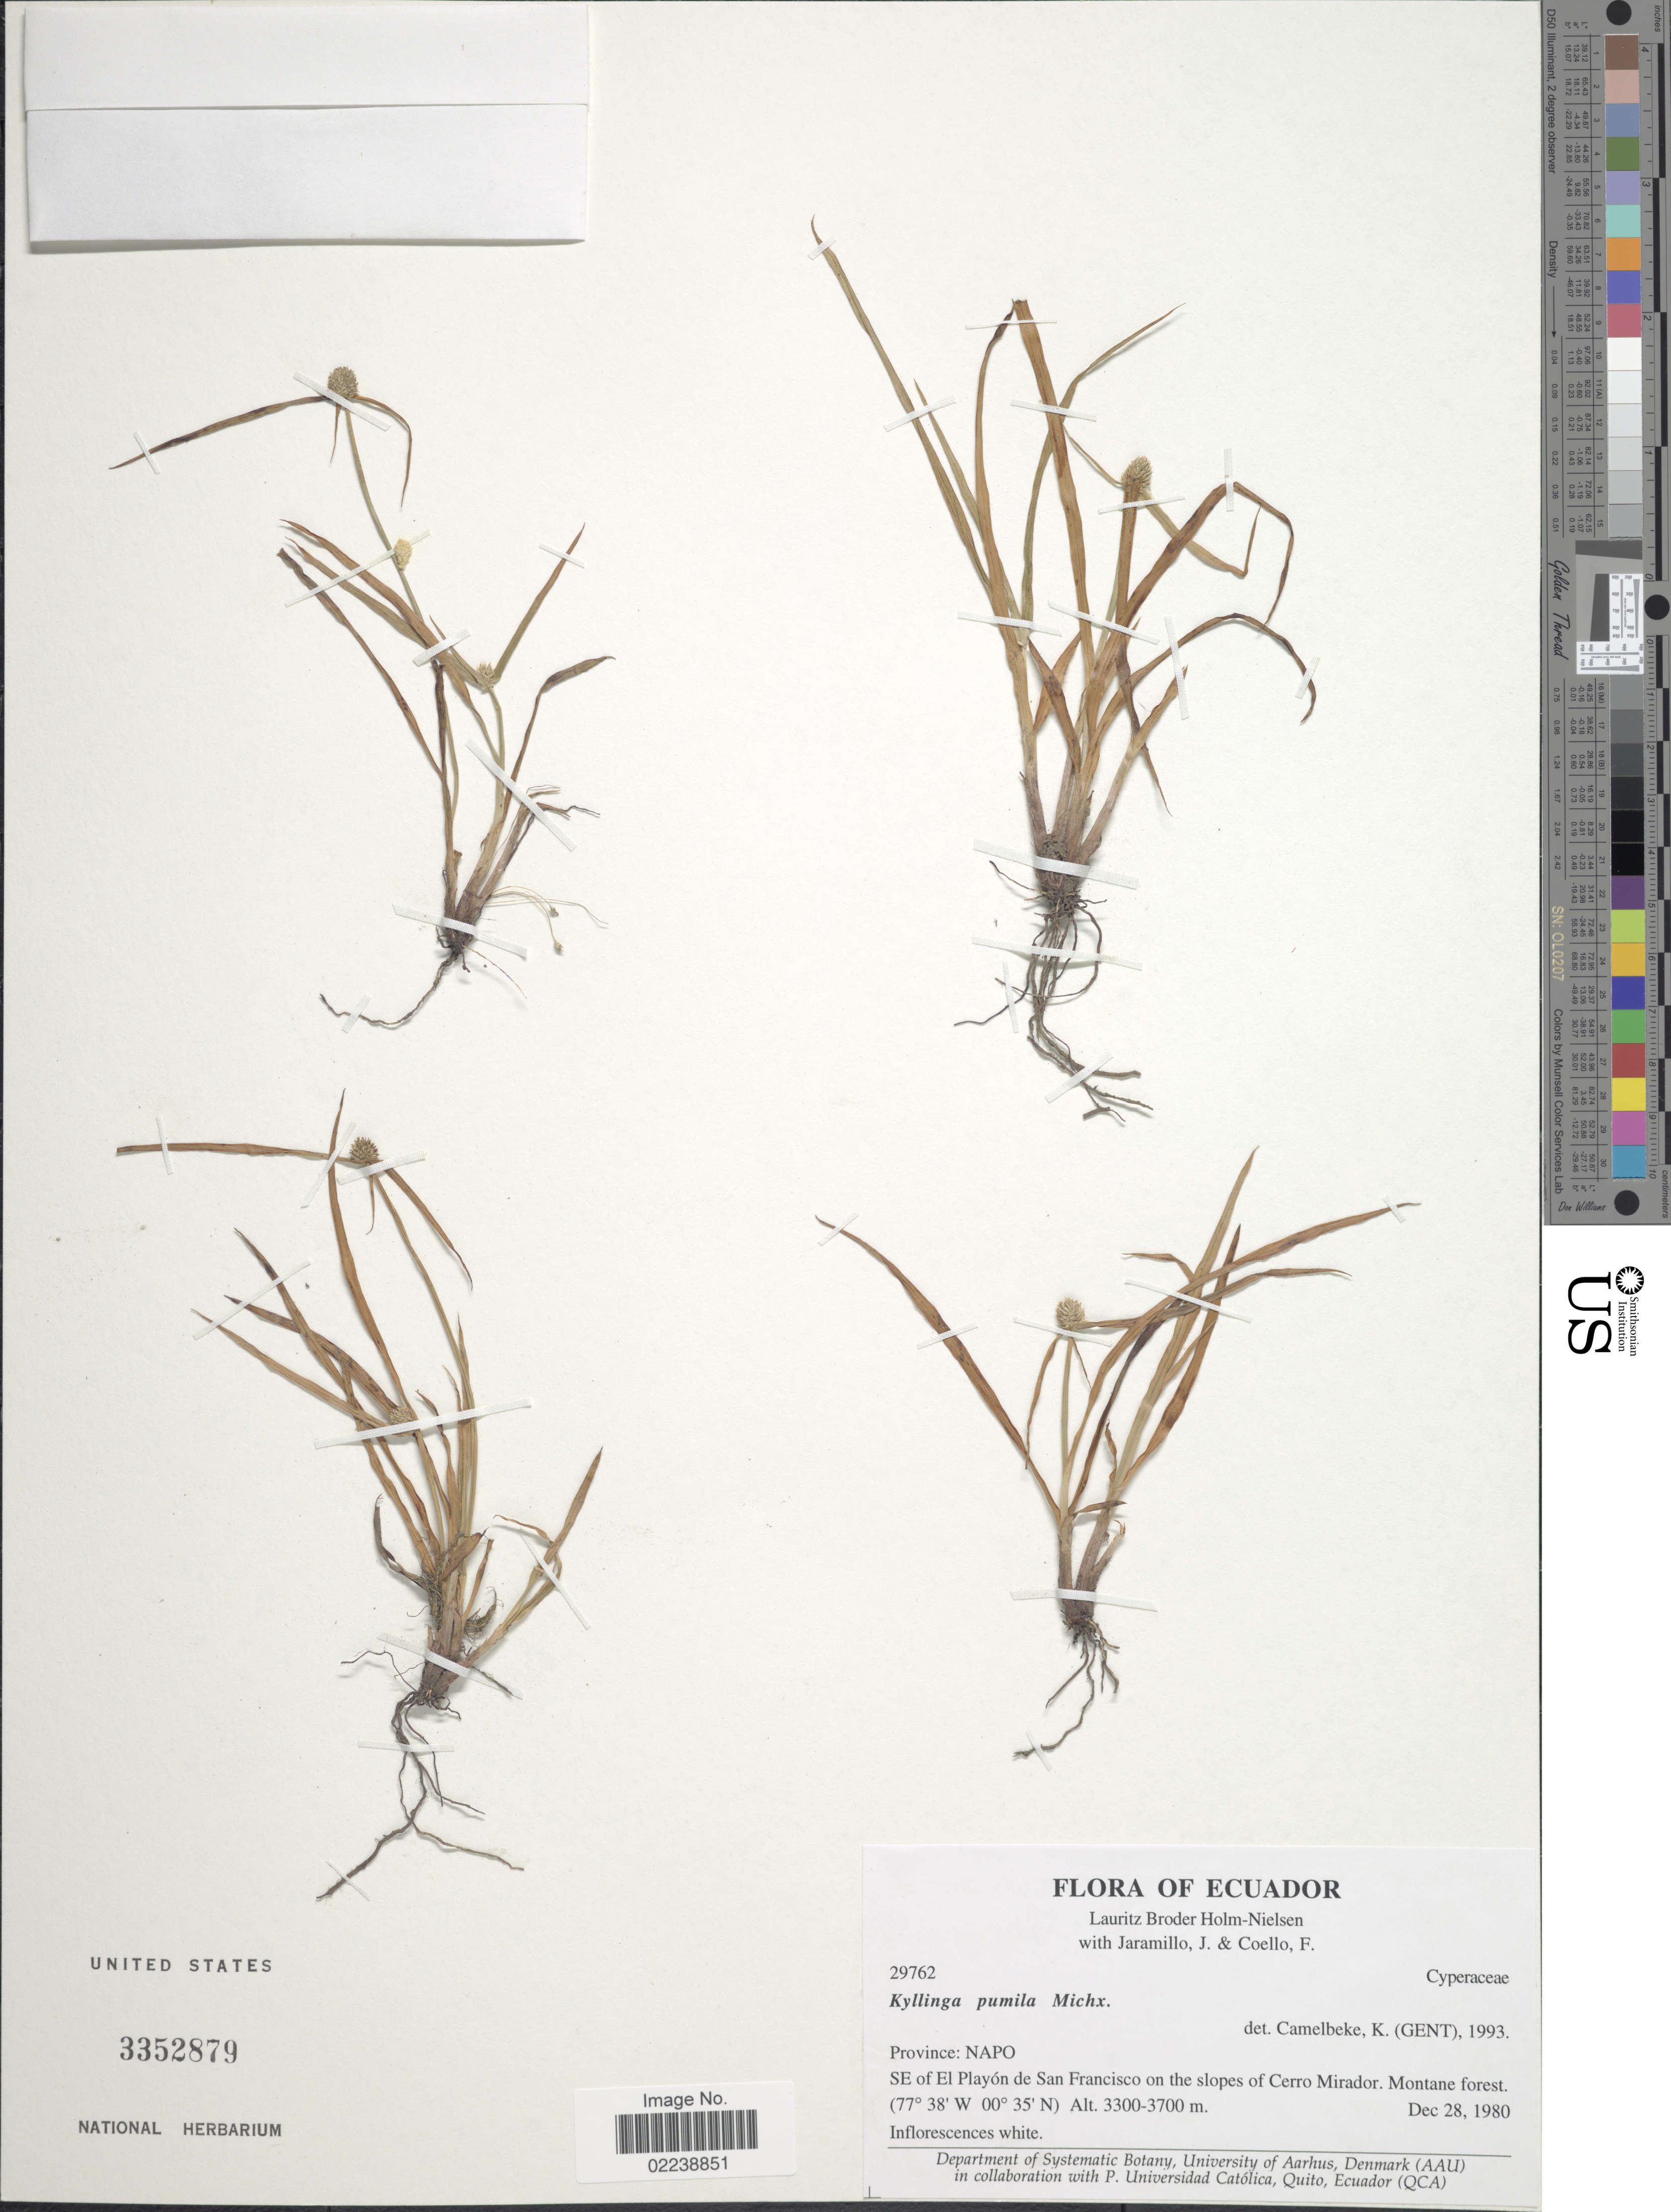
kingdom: Plantae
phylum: Tracheophyta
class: Liliopsida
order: Poales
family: Cyperaceae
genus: Cyperus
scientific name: Cyperus hortensis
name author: (Salzm. ex Steud.) Dorr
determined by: Strong, Mark T., (BOT), Smithsonian Institution - National Museum of Natural History (UNITED STATES)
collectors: L. B. Holm-Nielsen, J. Jaramillo & F. Coello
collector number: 29762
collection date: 1980-12-28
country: Ecuador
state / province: Napo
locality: SE of El Playon de San Francisco on the slopes of Cerro Mirador. Montane Forest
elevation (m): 3300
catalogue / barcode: US 3352879